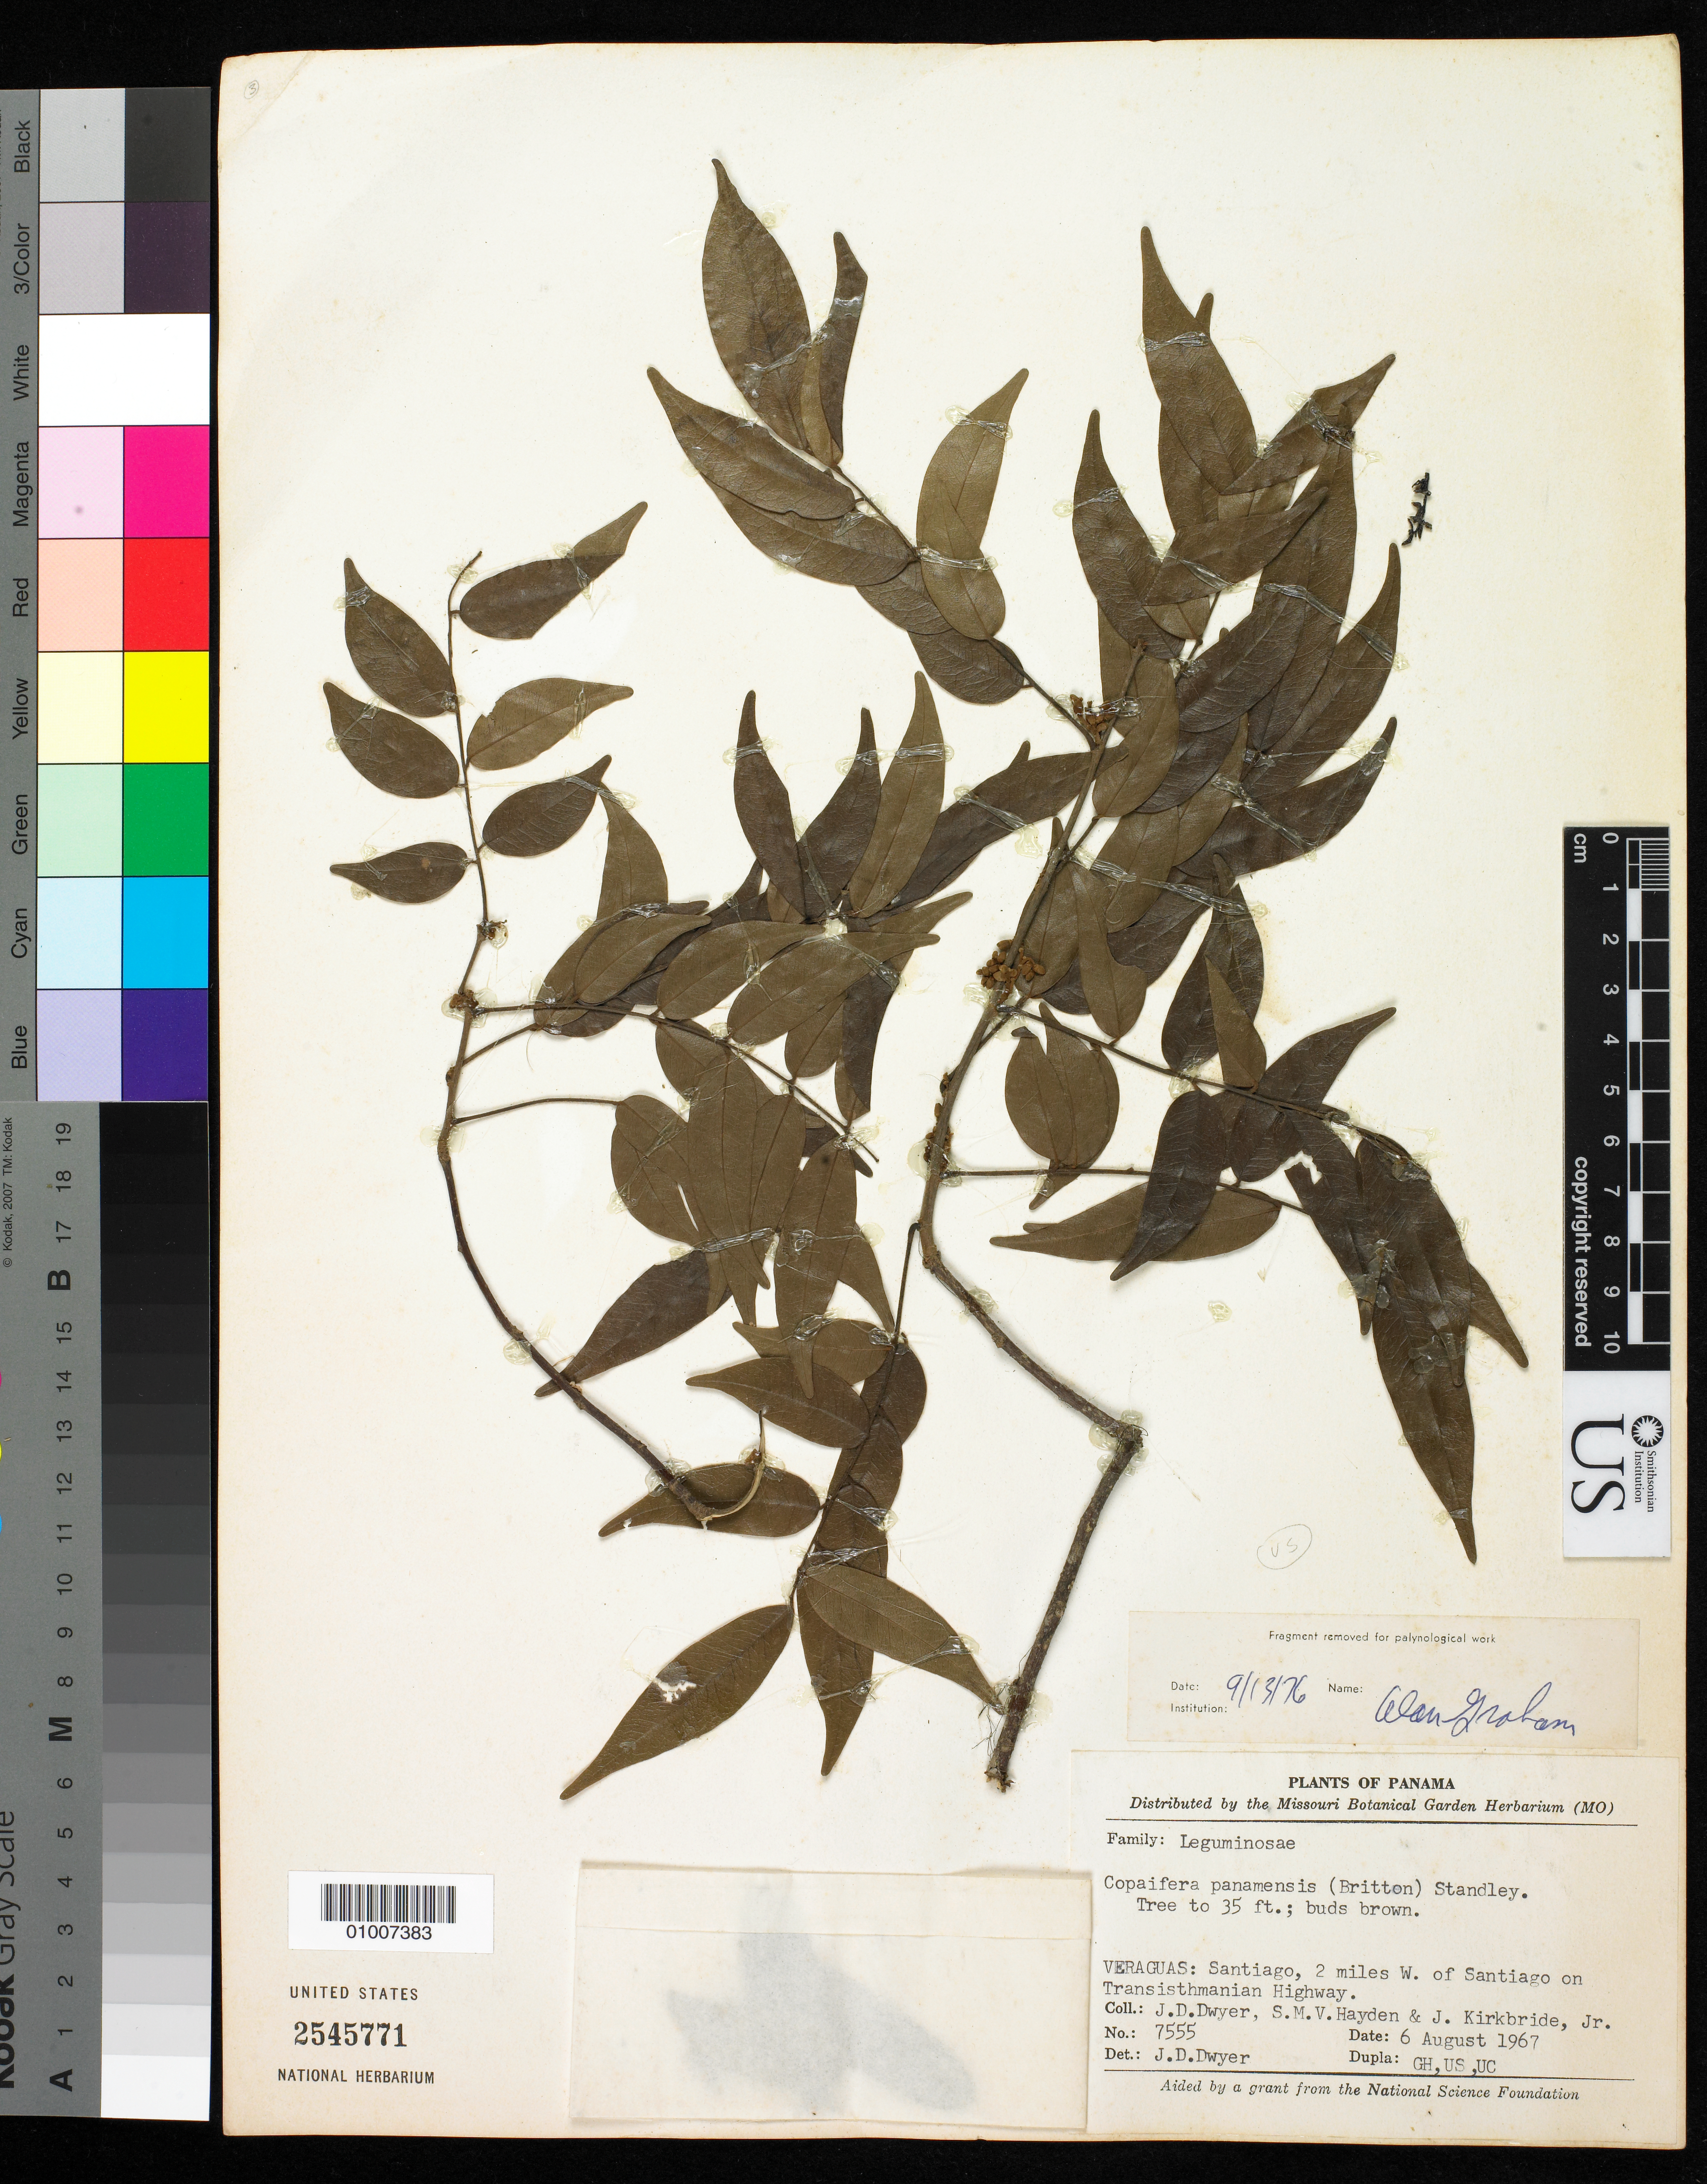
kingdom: Plantae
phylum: Tracheophyta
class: Magnoliopsida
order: Fabales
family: Fabaceae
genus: Copaifera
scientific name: Copaifera panamensis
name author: (Britton) Standl.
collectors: J. D. Dwyer, M. Hayden & J. H. Kirkbride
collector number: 7555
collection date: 1967-08-06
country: Panama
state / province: Veraguas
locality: Santiago, 2 miles W of Santiago on Transisthmanian Highway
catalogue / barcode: US 2545771